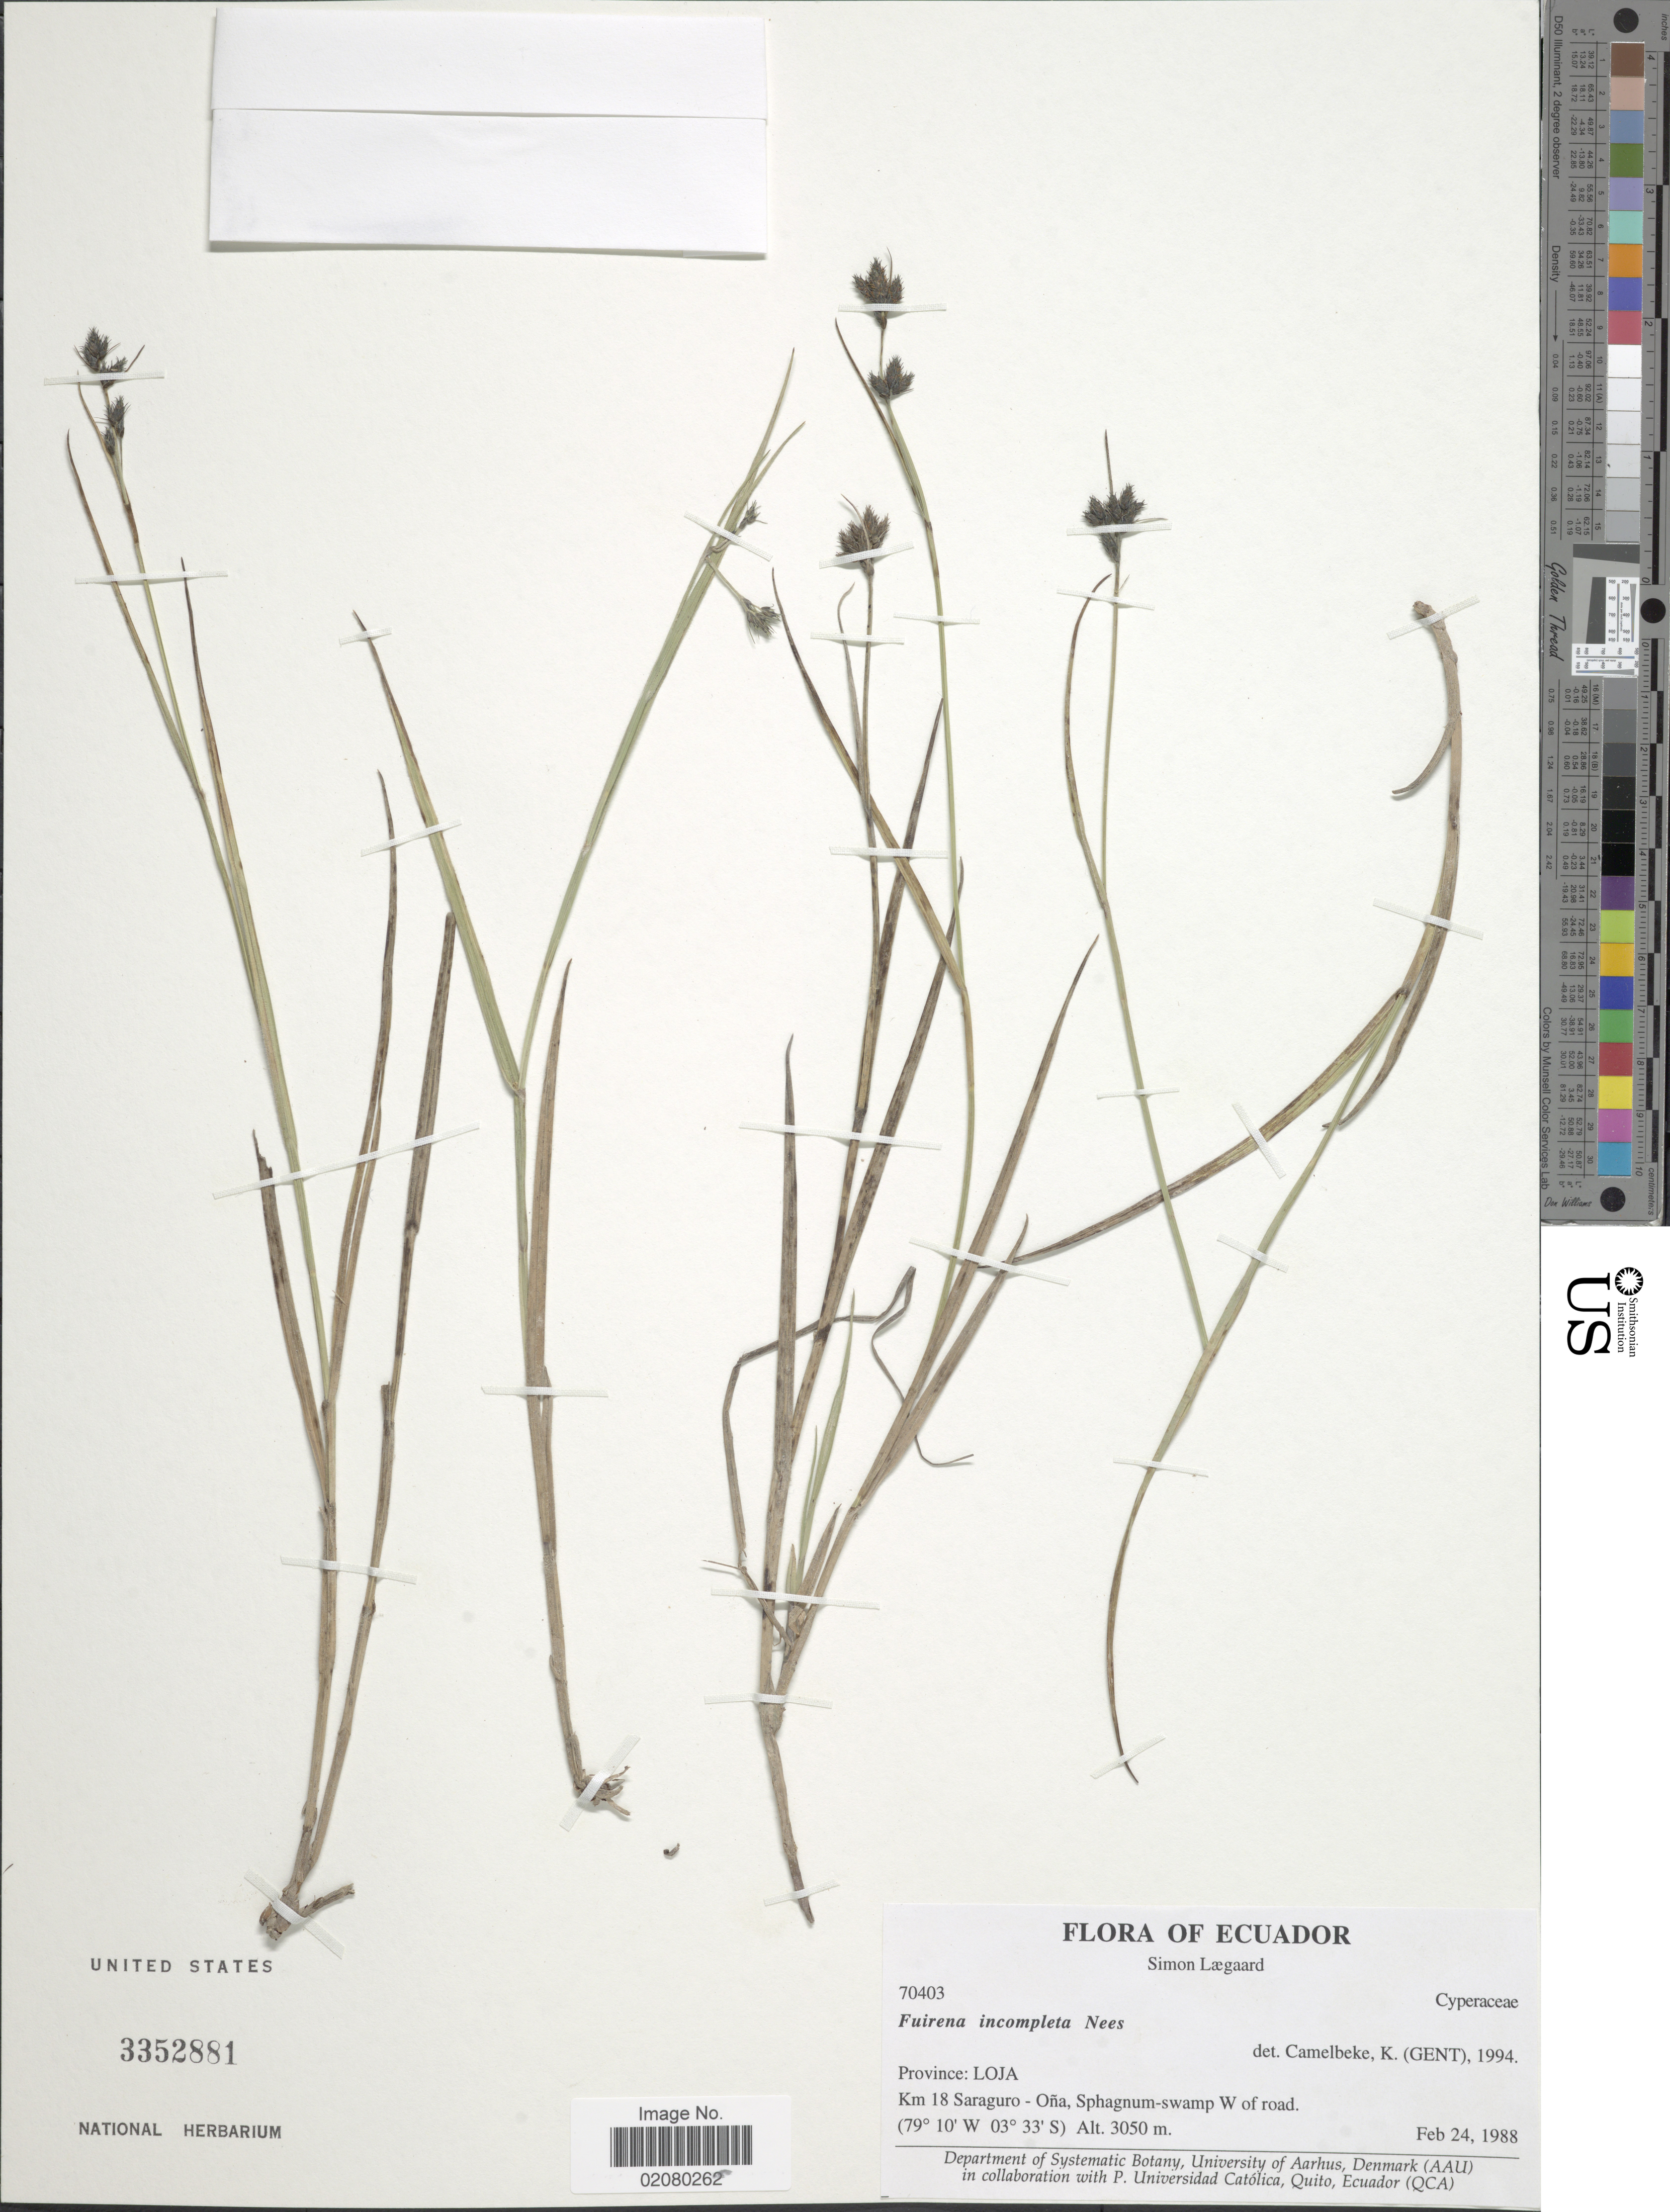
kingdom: Plantae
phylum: Tracheophyta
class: Liliopsida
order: Poales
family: Cyperaceae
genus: Fuirena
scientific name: Fuirena incompleta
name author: Nees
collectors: S. Lægaard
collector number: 70403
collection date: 1988-02-24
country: Ecuador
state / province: Loja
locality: Province: Loja. Km 18 Saraguro - Ona, Sphagnum- swamp W of road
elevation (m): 3050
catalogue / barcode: US 3352881